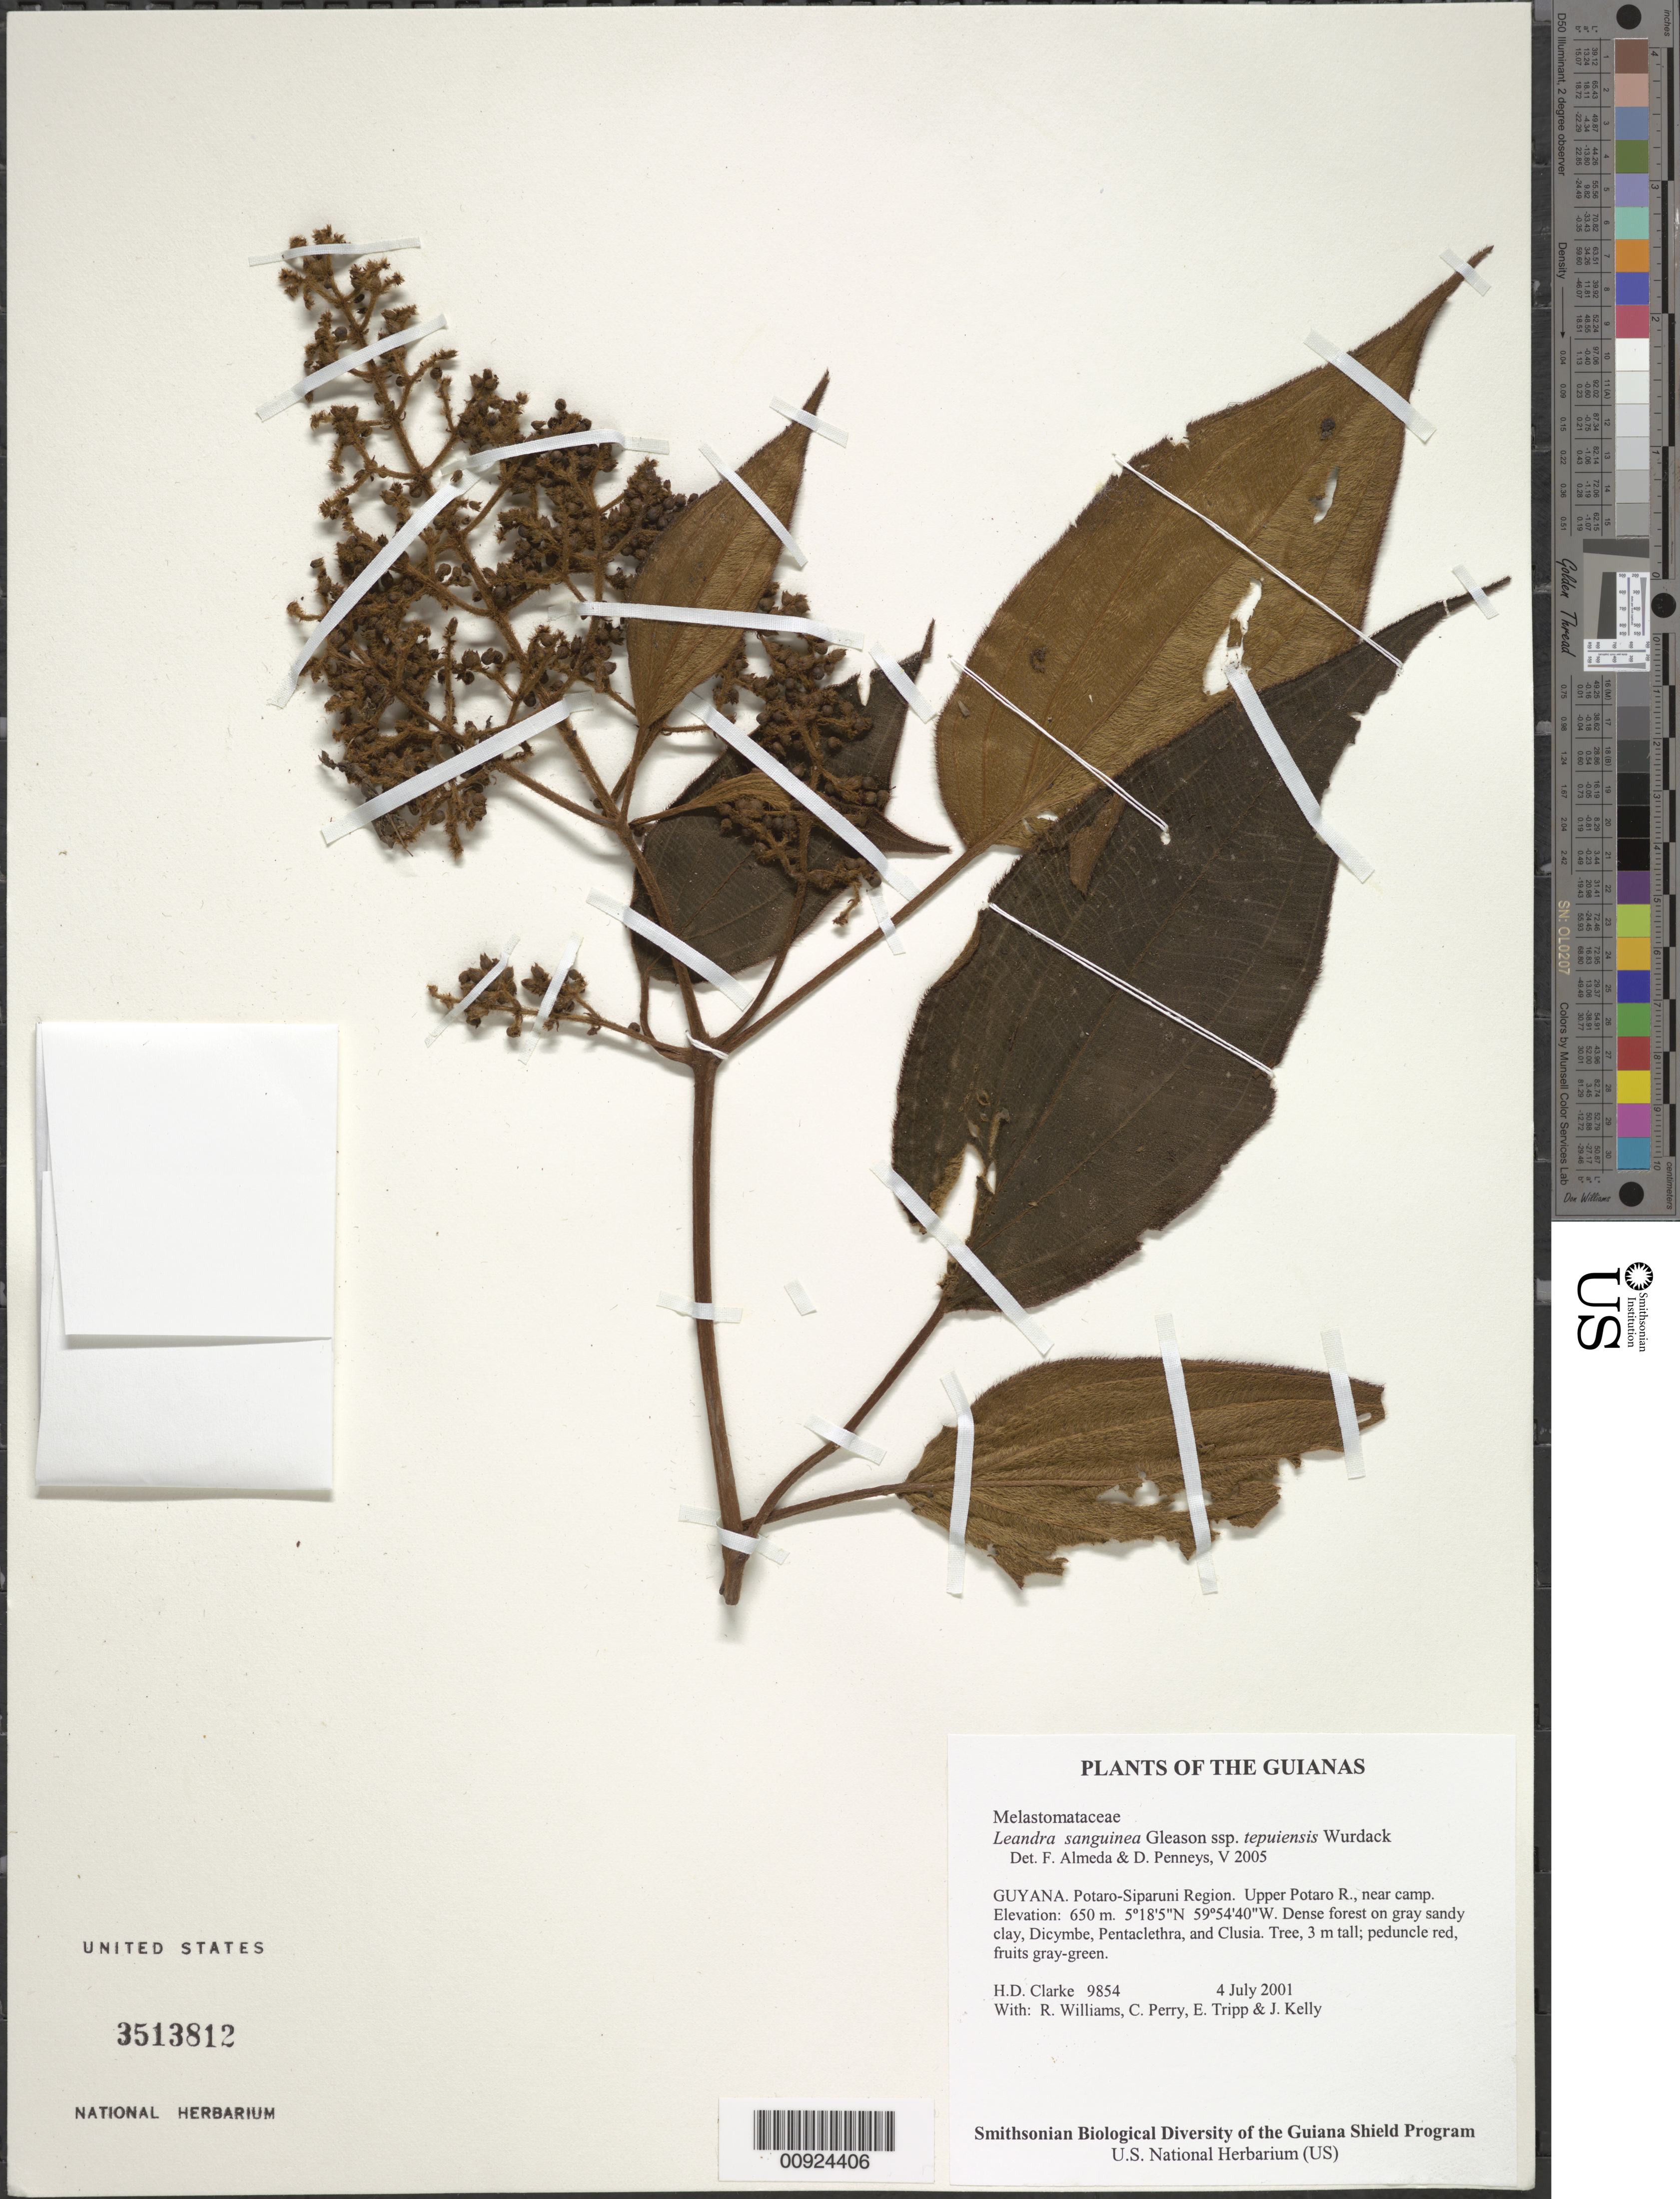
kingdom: Plantae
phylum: Tracheophyta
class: Magnoliopsida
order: Myrtales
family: Melastomataceae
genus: Leandra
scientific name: Leandra sanguinea subsp. tepuiensis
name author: Wurdack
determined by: Almeda, F.; Penneys, D. S.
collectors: H. D. Clarke, R. Williams, C. Perry, E. Tripp & J. Kelly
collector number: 9854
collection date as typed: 4 July 2001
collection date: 2001-07-04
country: Guyana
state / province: Potaro-Siparuni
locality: Upper Potaro R., near camp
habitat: Dense forest on gray sandy clay, Dicymbe, Pentaclethra, and Clusia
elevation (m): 650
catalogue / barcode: US 3513812